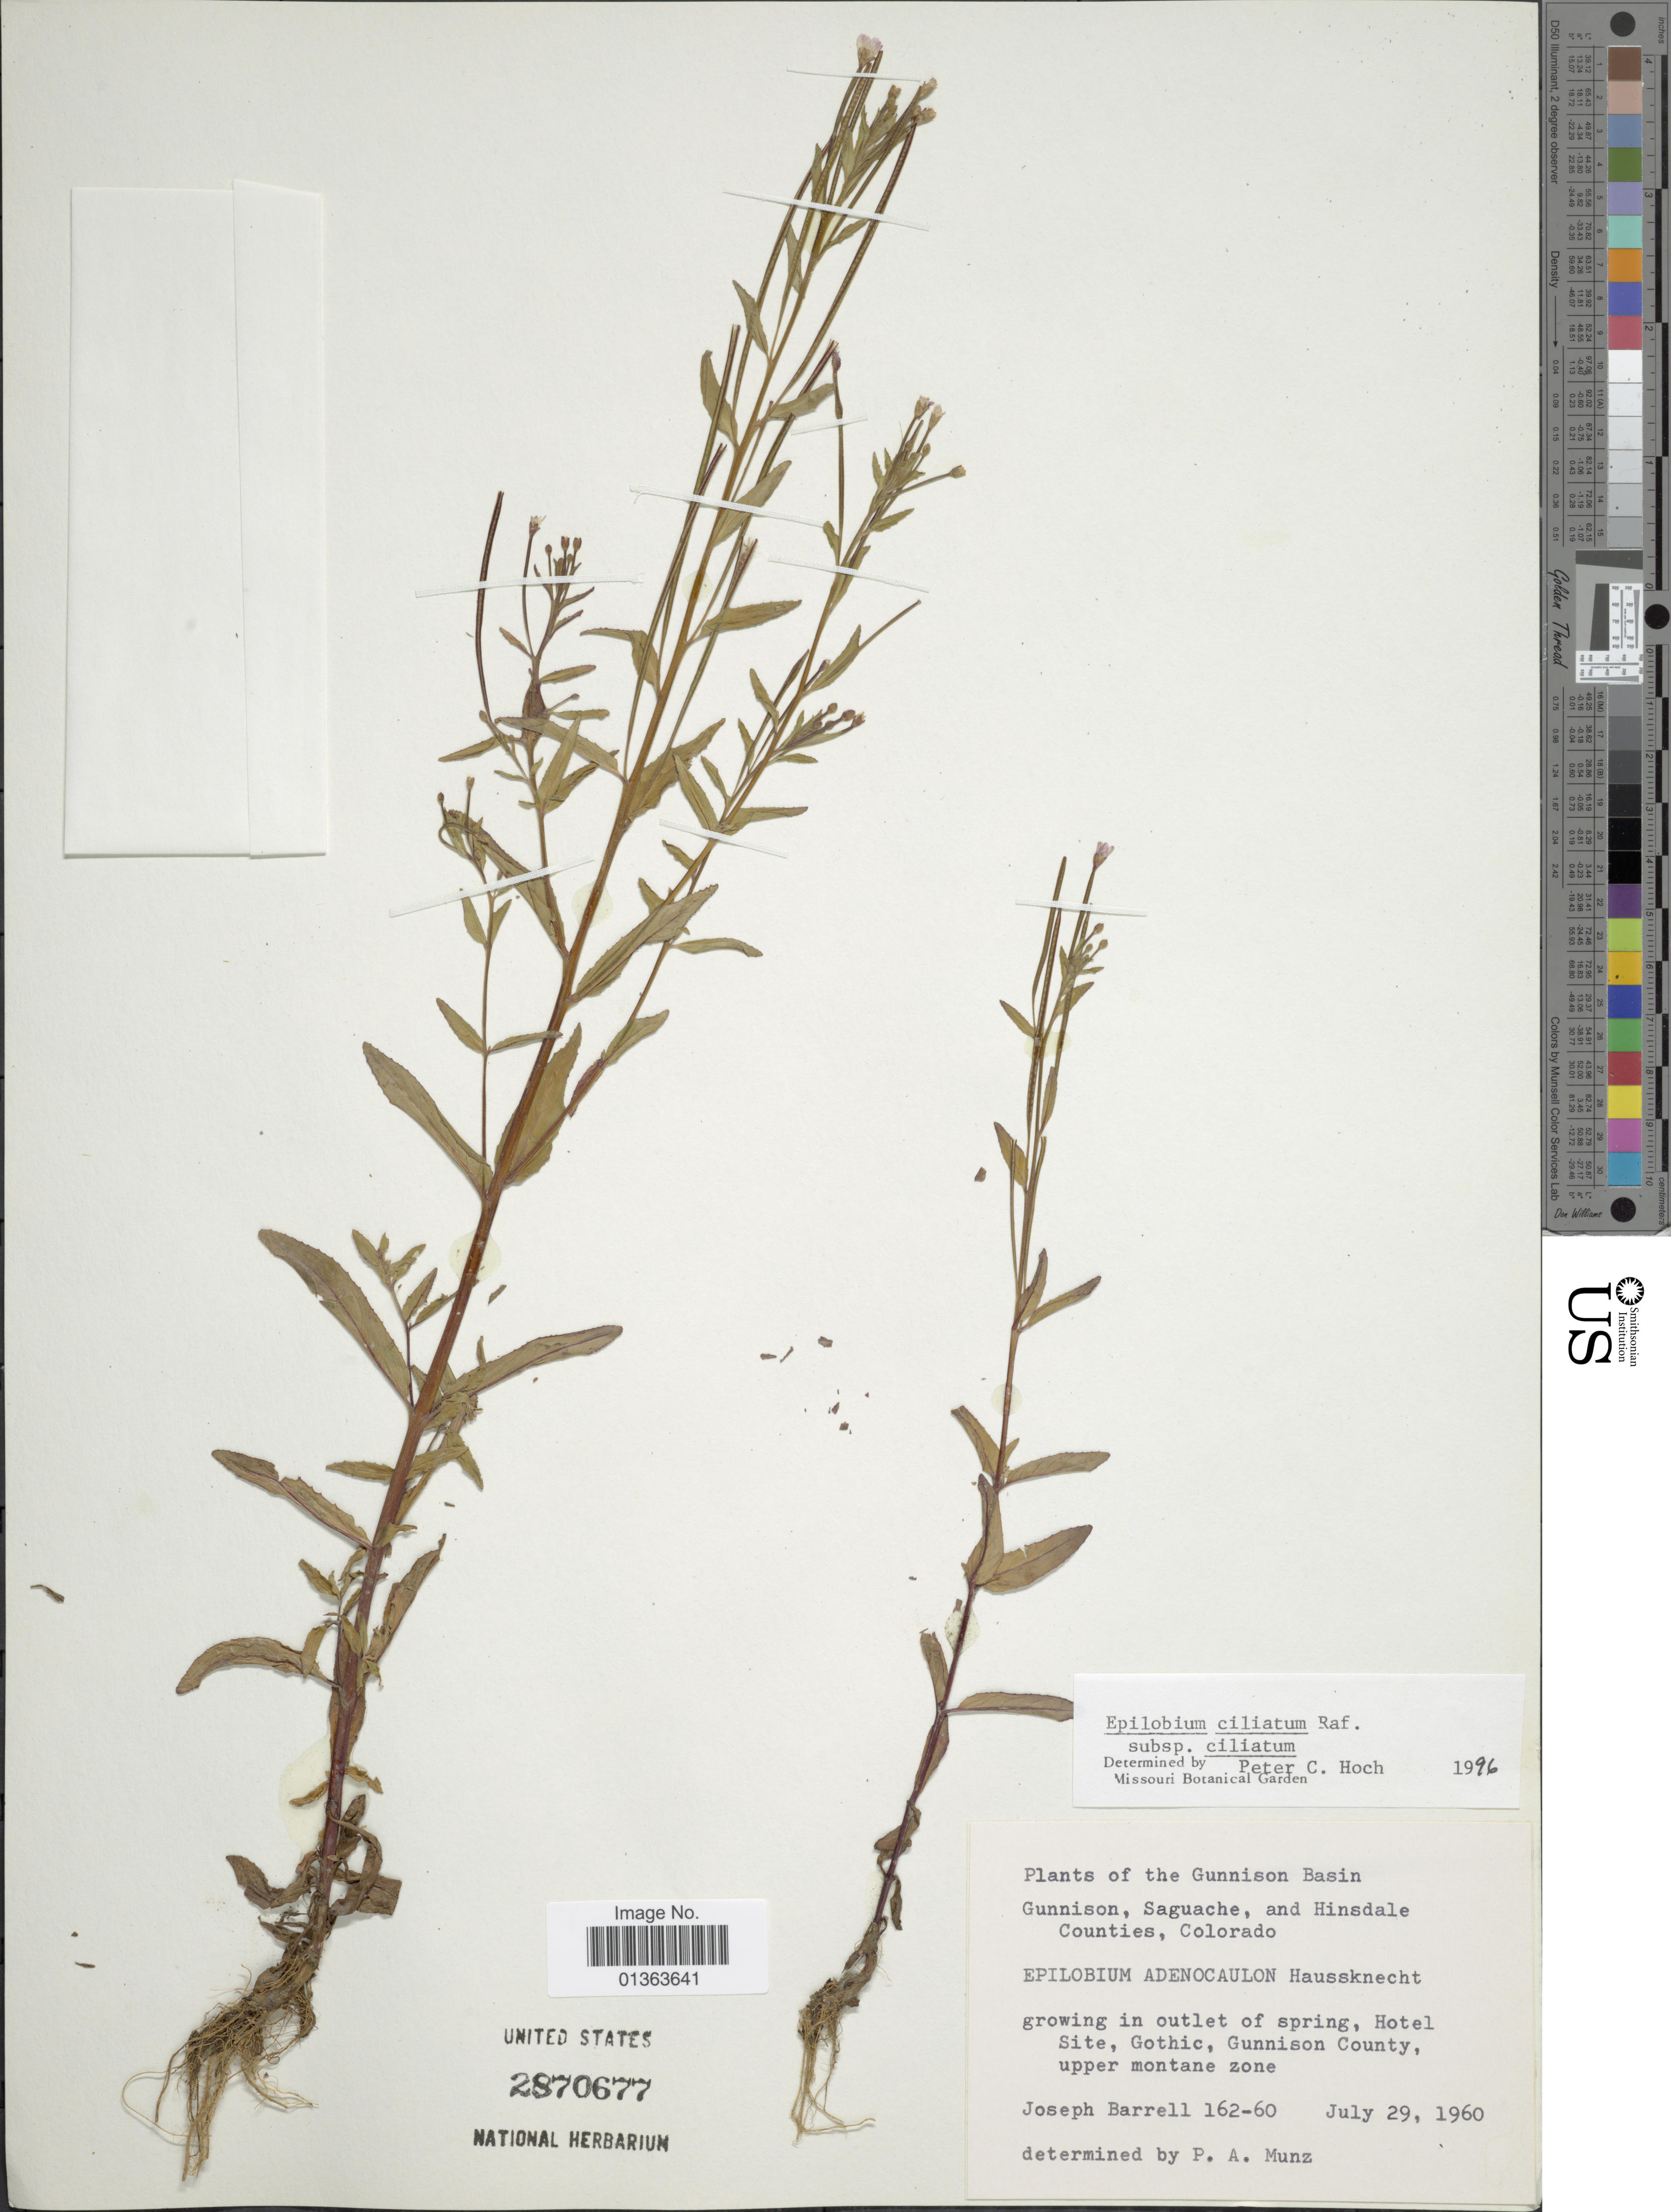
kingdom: Plantae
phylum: Tracheophyta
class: Magnoliopsida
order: Myrtales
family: Onagraceae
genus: Epilobium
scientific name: Epilobium ciliatum subsp. ciliatum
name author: Raf.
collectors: J. Barrell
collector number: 162-60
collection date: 1960-07-29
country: United States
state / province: Colorado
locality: Gunnison, Saguache, and Hinsdale Counties. Growing in outlet of spring, Hotel Site, Gothic.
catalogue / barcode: US 2870677